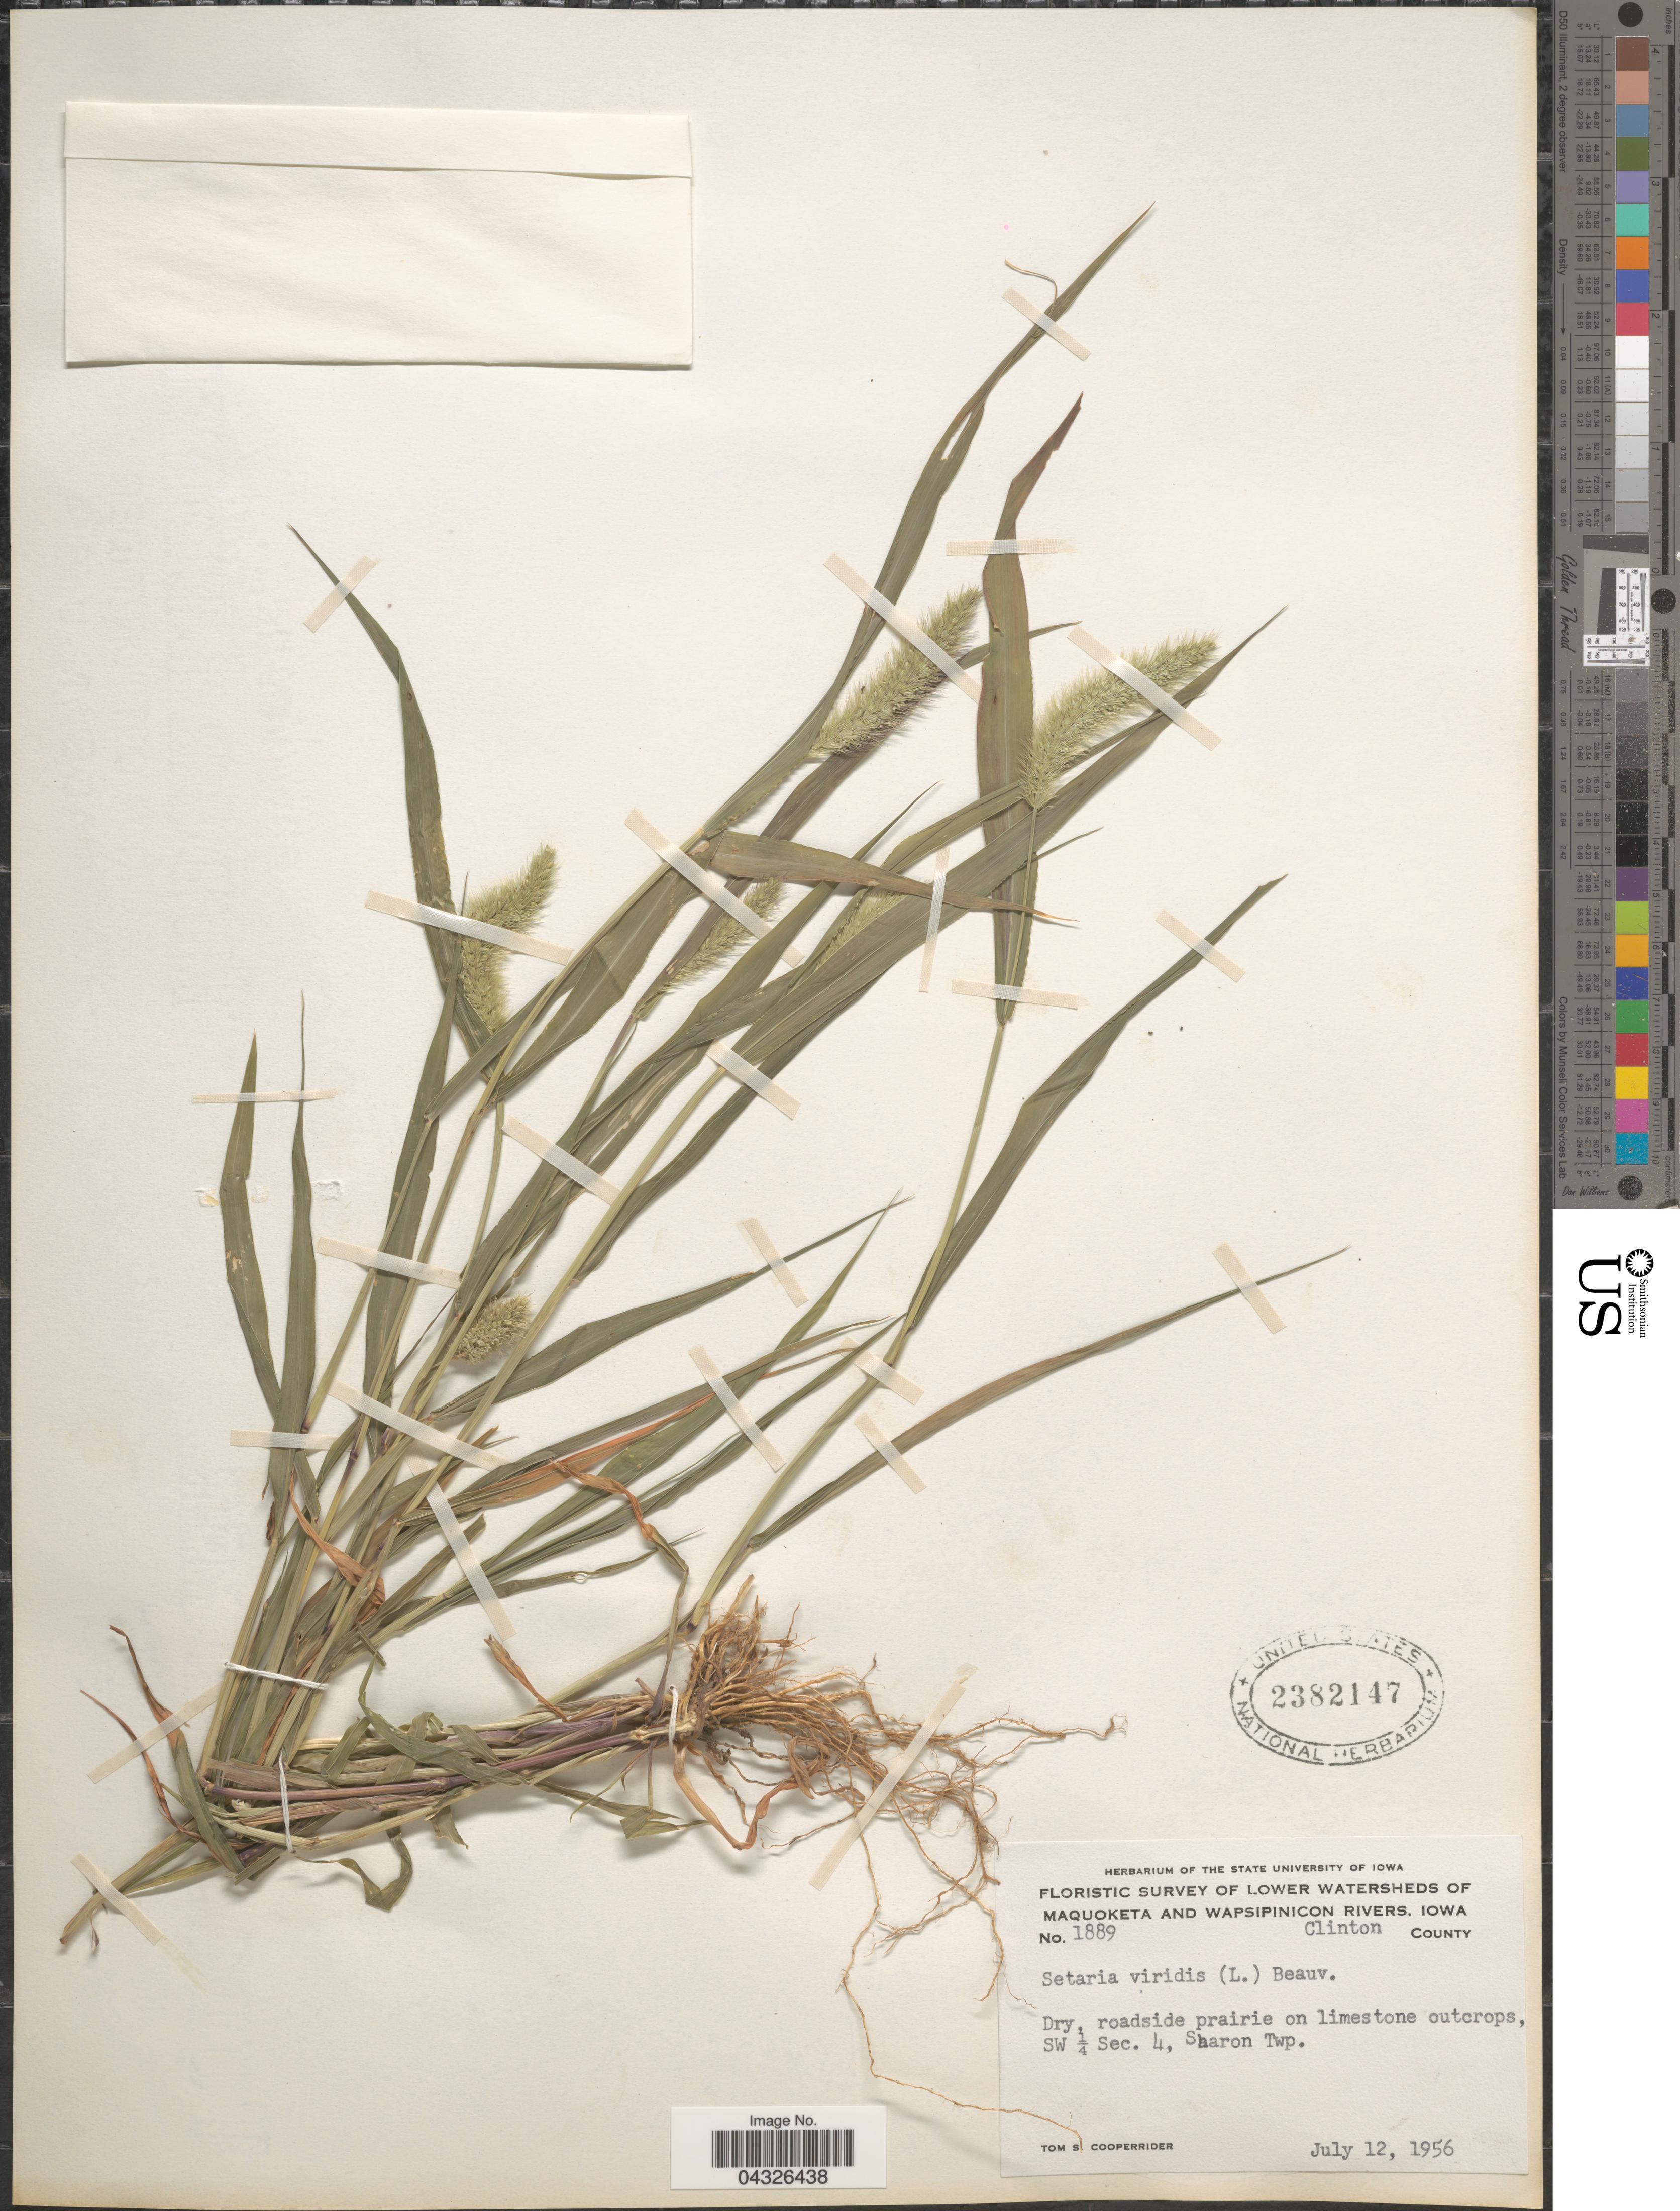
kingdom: Plantae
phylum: Tracheophyta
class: Liliopsida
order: Poales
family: Poaceae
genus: Setaria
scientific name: Setaria viridis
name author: (L.) P. Beauv.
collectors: T. S. Cooperrider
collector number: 1889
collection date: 1956-07-12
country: United States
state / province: Iowa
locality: Floristic Survey of Lower watersheds of Maquoketa and Wapsipinicon Rivers. Clinton County. Dry, roadside prairie on limestone outcrops, SW ¼ Sec. 4, Sharon Twp.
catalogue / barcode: US 2382147